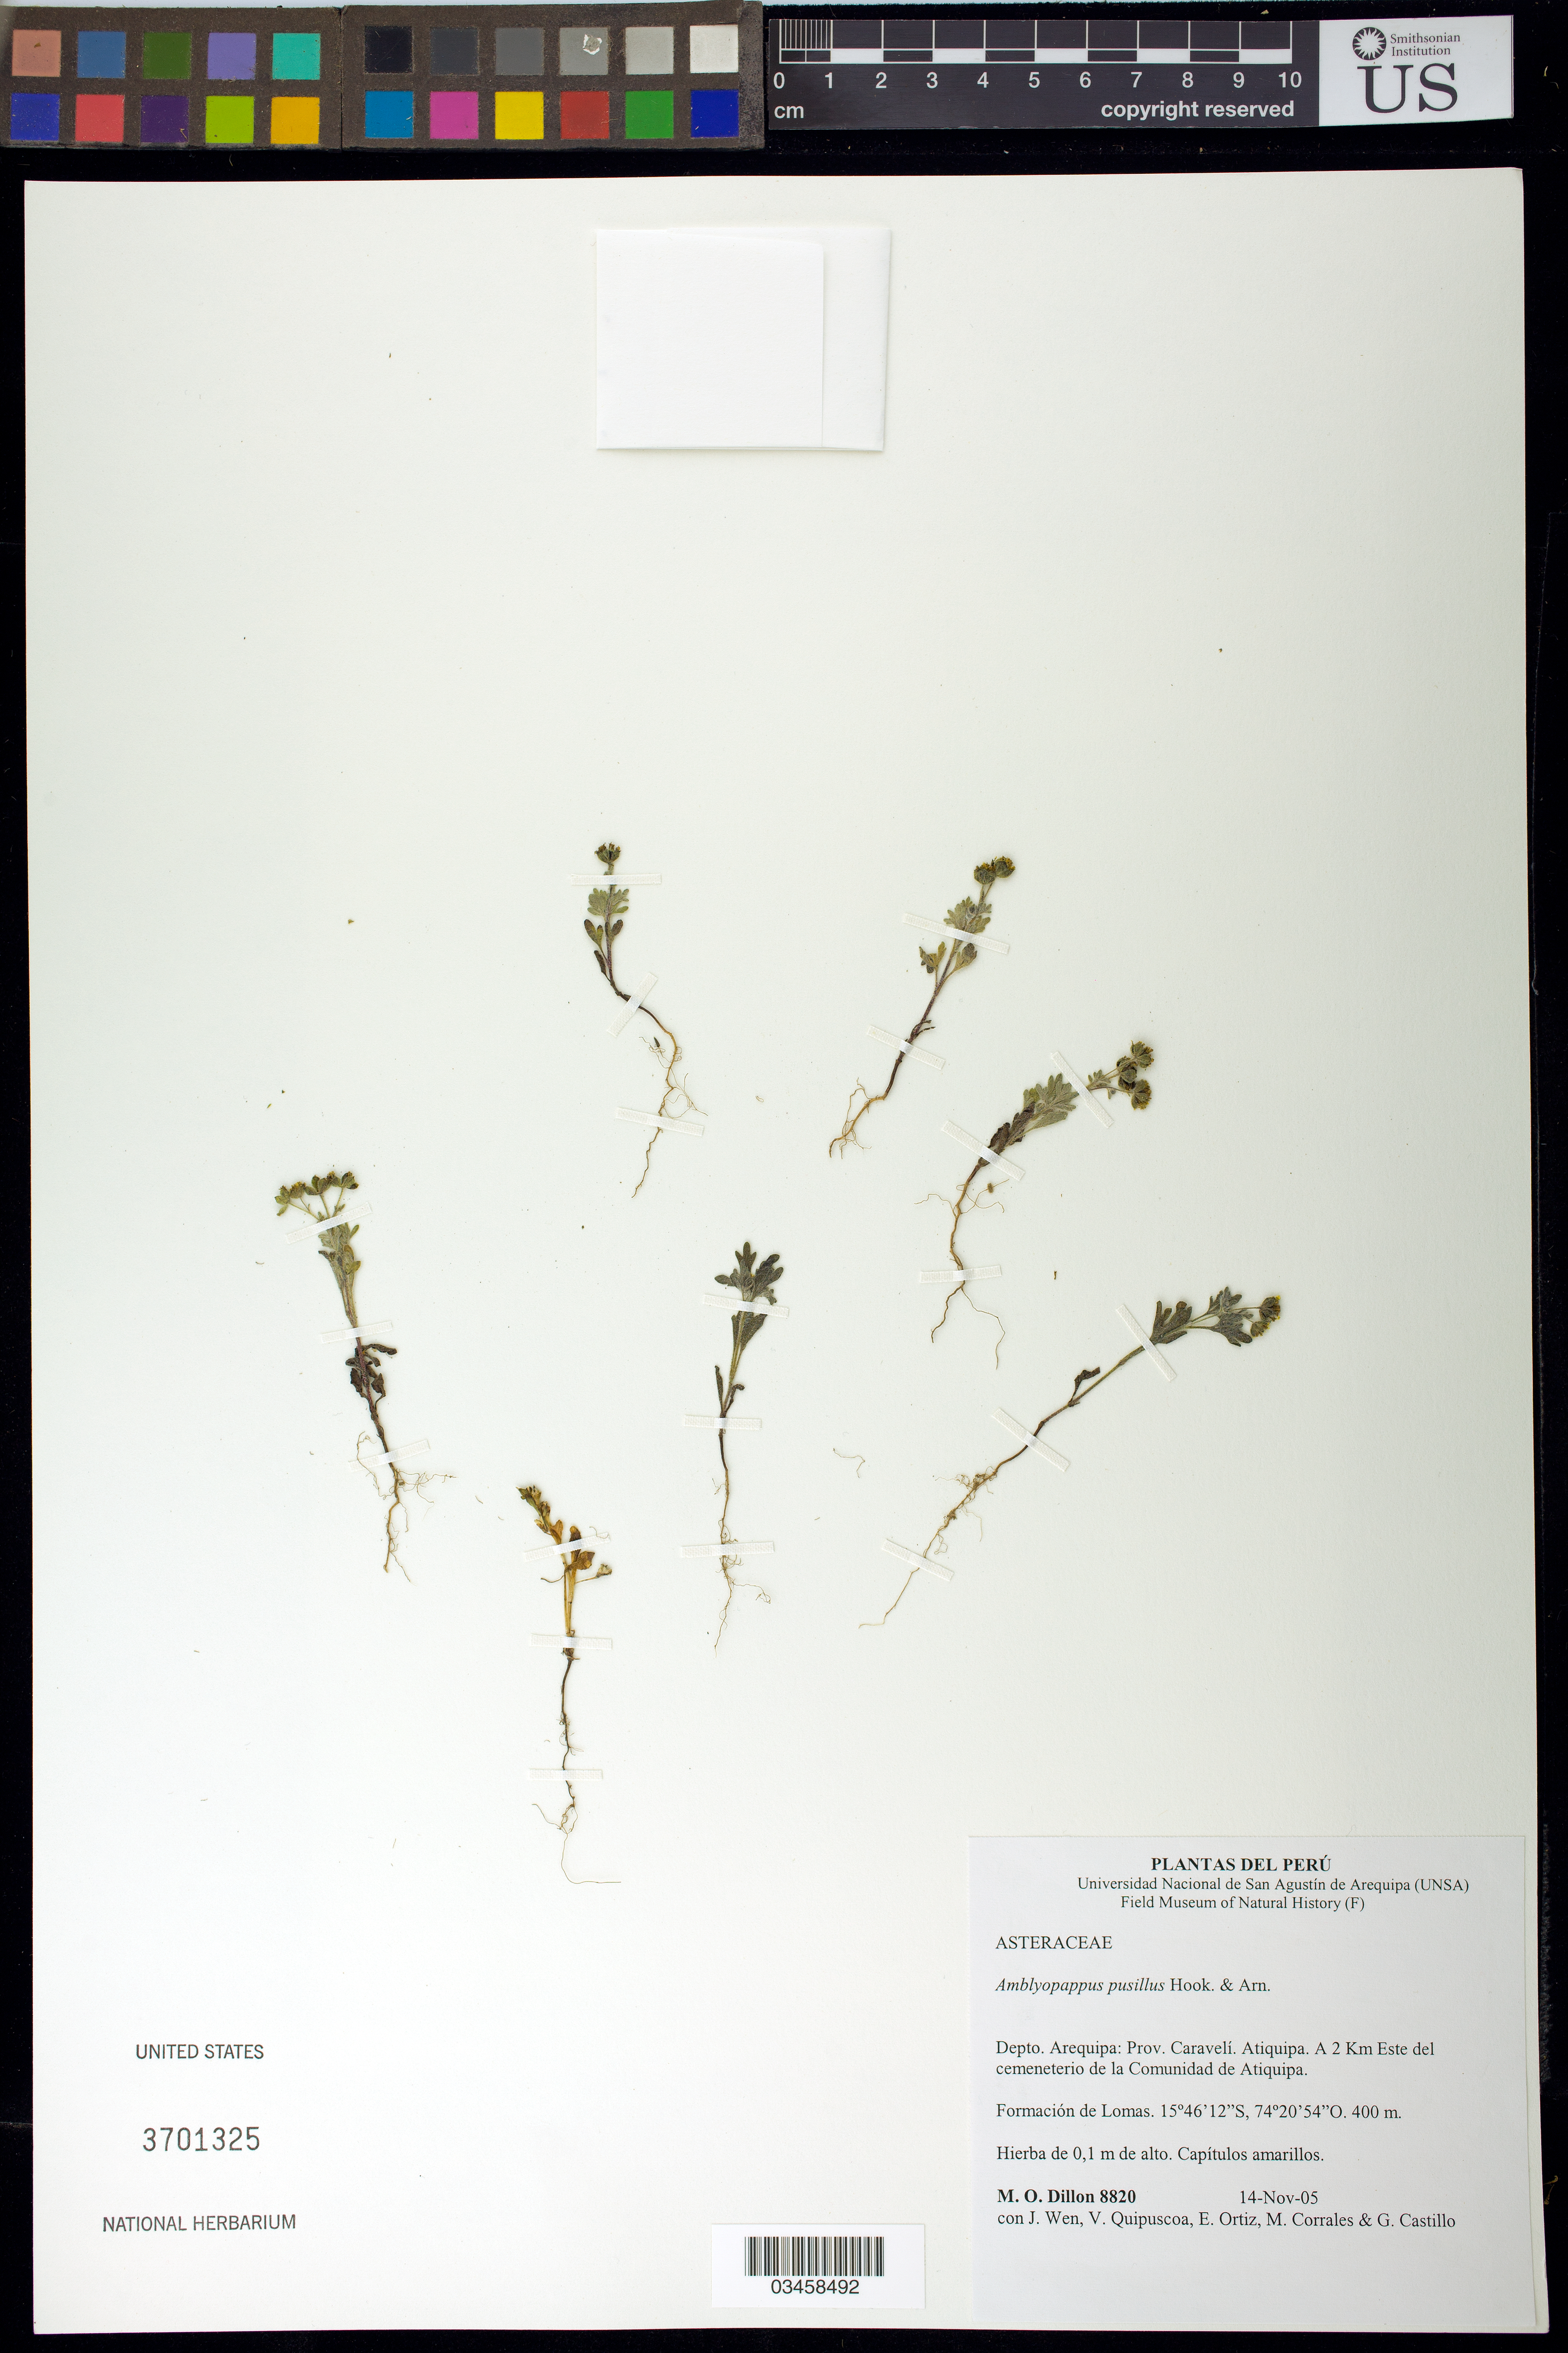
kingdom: Plantae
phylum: Tracheophyta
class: Magnoliopsida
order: Asterales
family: Asteraceae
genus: Amblyopappus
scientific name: Amblyopappus pusillus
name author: Hook. & Arn.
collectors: M. O. Dillon, J. Wen, V. Quipuscoa, E. Ortiz, M. Corrales & G. Castillo C.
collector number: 8820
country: Peru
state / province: Arequipa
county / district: Caravelí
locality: Chala, Al sur de Santa Rosa.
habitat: Formacion de Lomas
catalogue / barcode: US 3701325